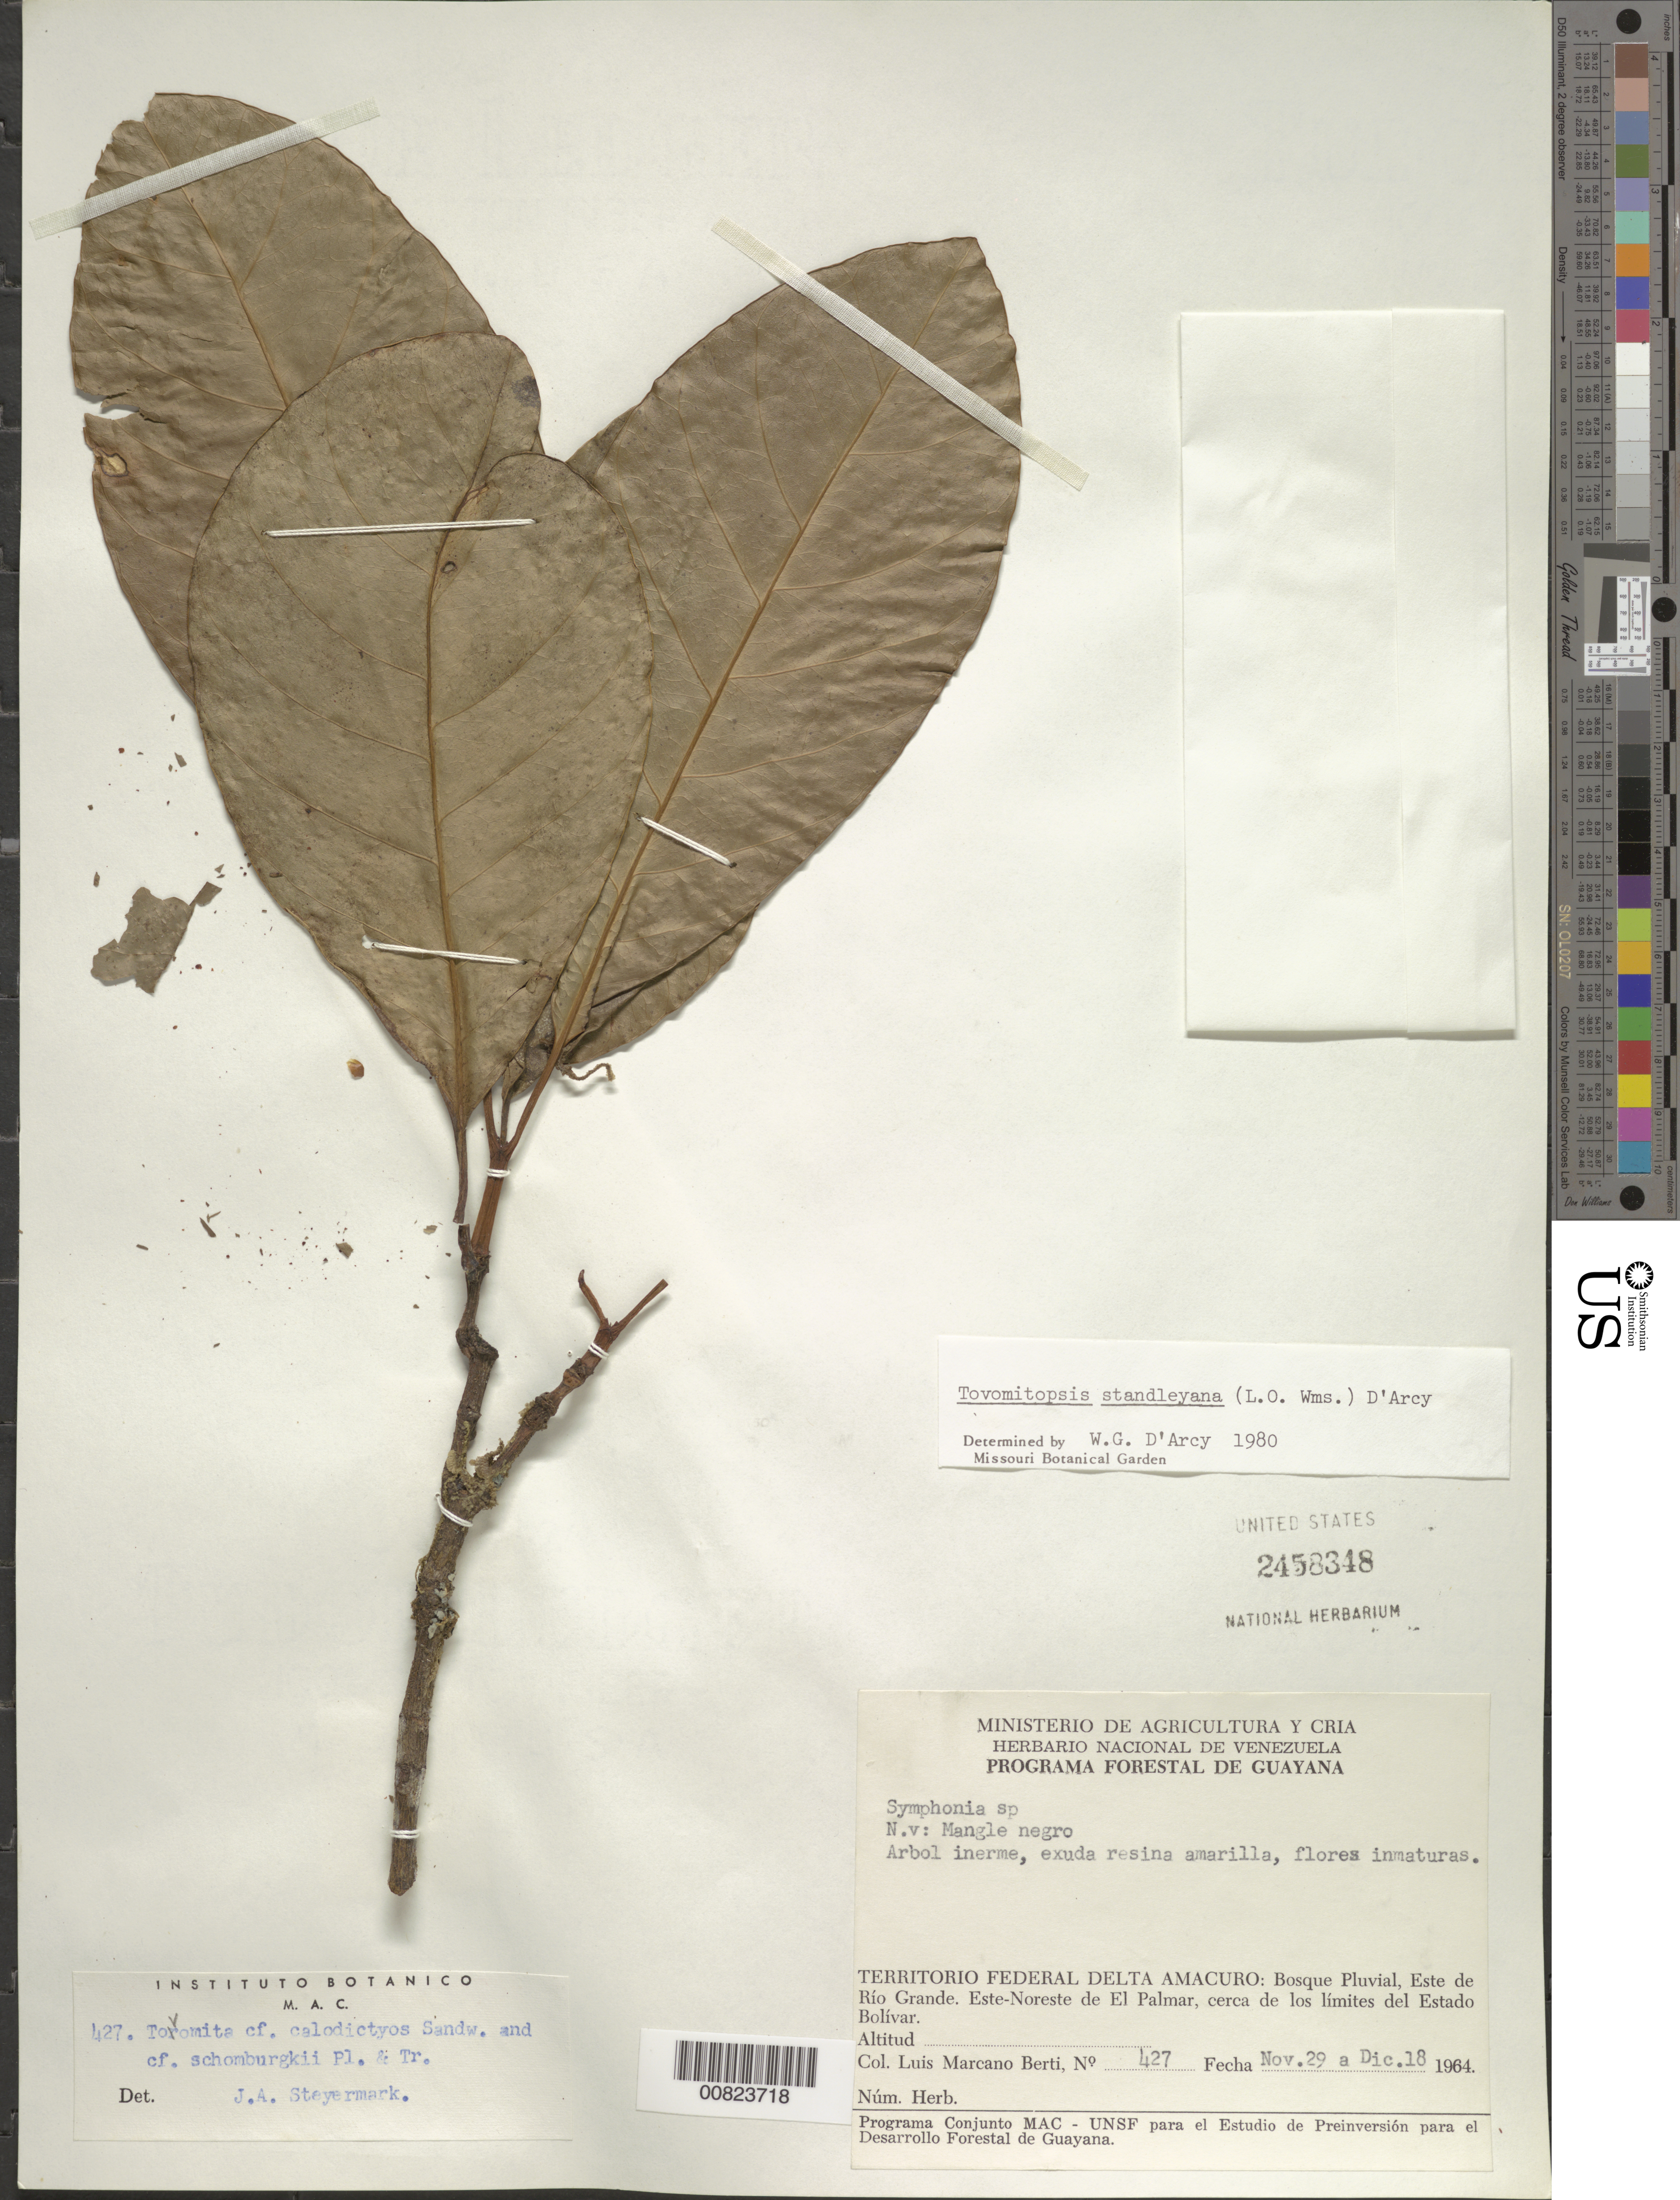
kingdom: Plantae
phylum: Tracheophyta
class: Magnoliopsida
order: Malpighiales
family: Clusiaceae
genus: Tovomitopsis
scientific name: Tovomitopsis standleyana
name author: D'Arcy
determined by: D'Arcy, W. G.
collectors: L. Marcano-Berti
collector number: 427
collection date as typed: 29-Nov-64 to 18-Dec-64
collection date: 1964-11-29/1964-12-18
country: Venezuela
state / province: Delta Amacuro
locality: Este de Río Grande, ENE de El Palmar, cerca de los limites del Estado Bolívar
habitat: Bosque pluvial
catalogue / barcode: US 2458348